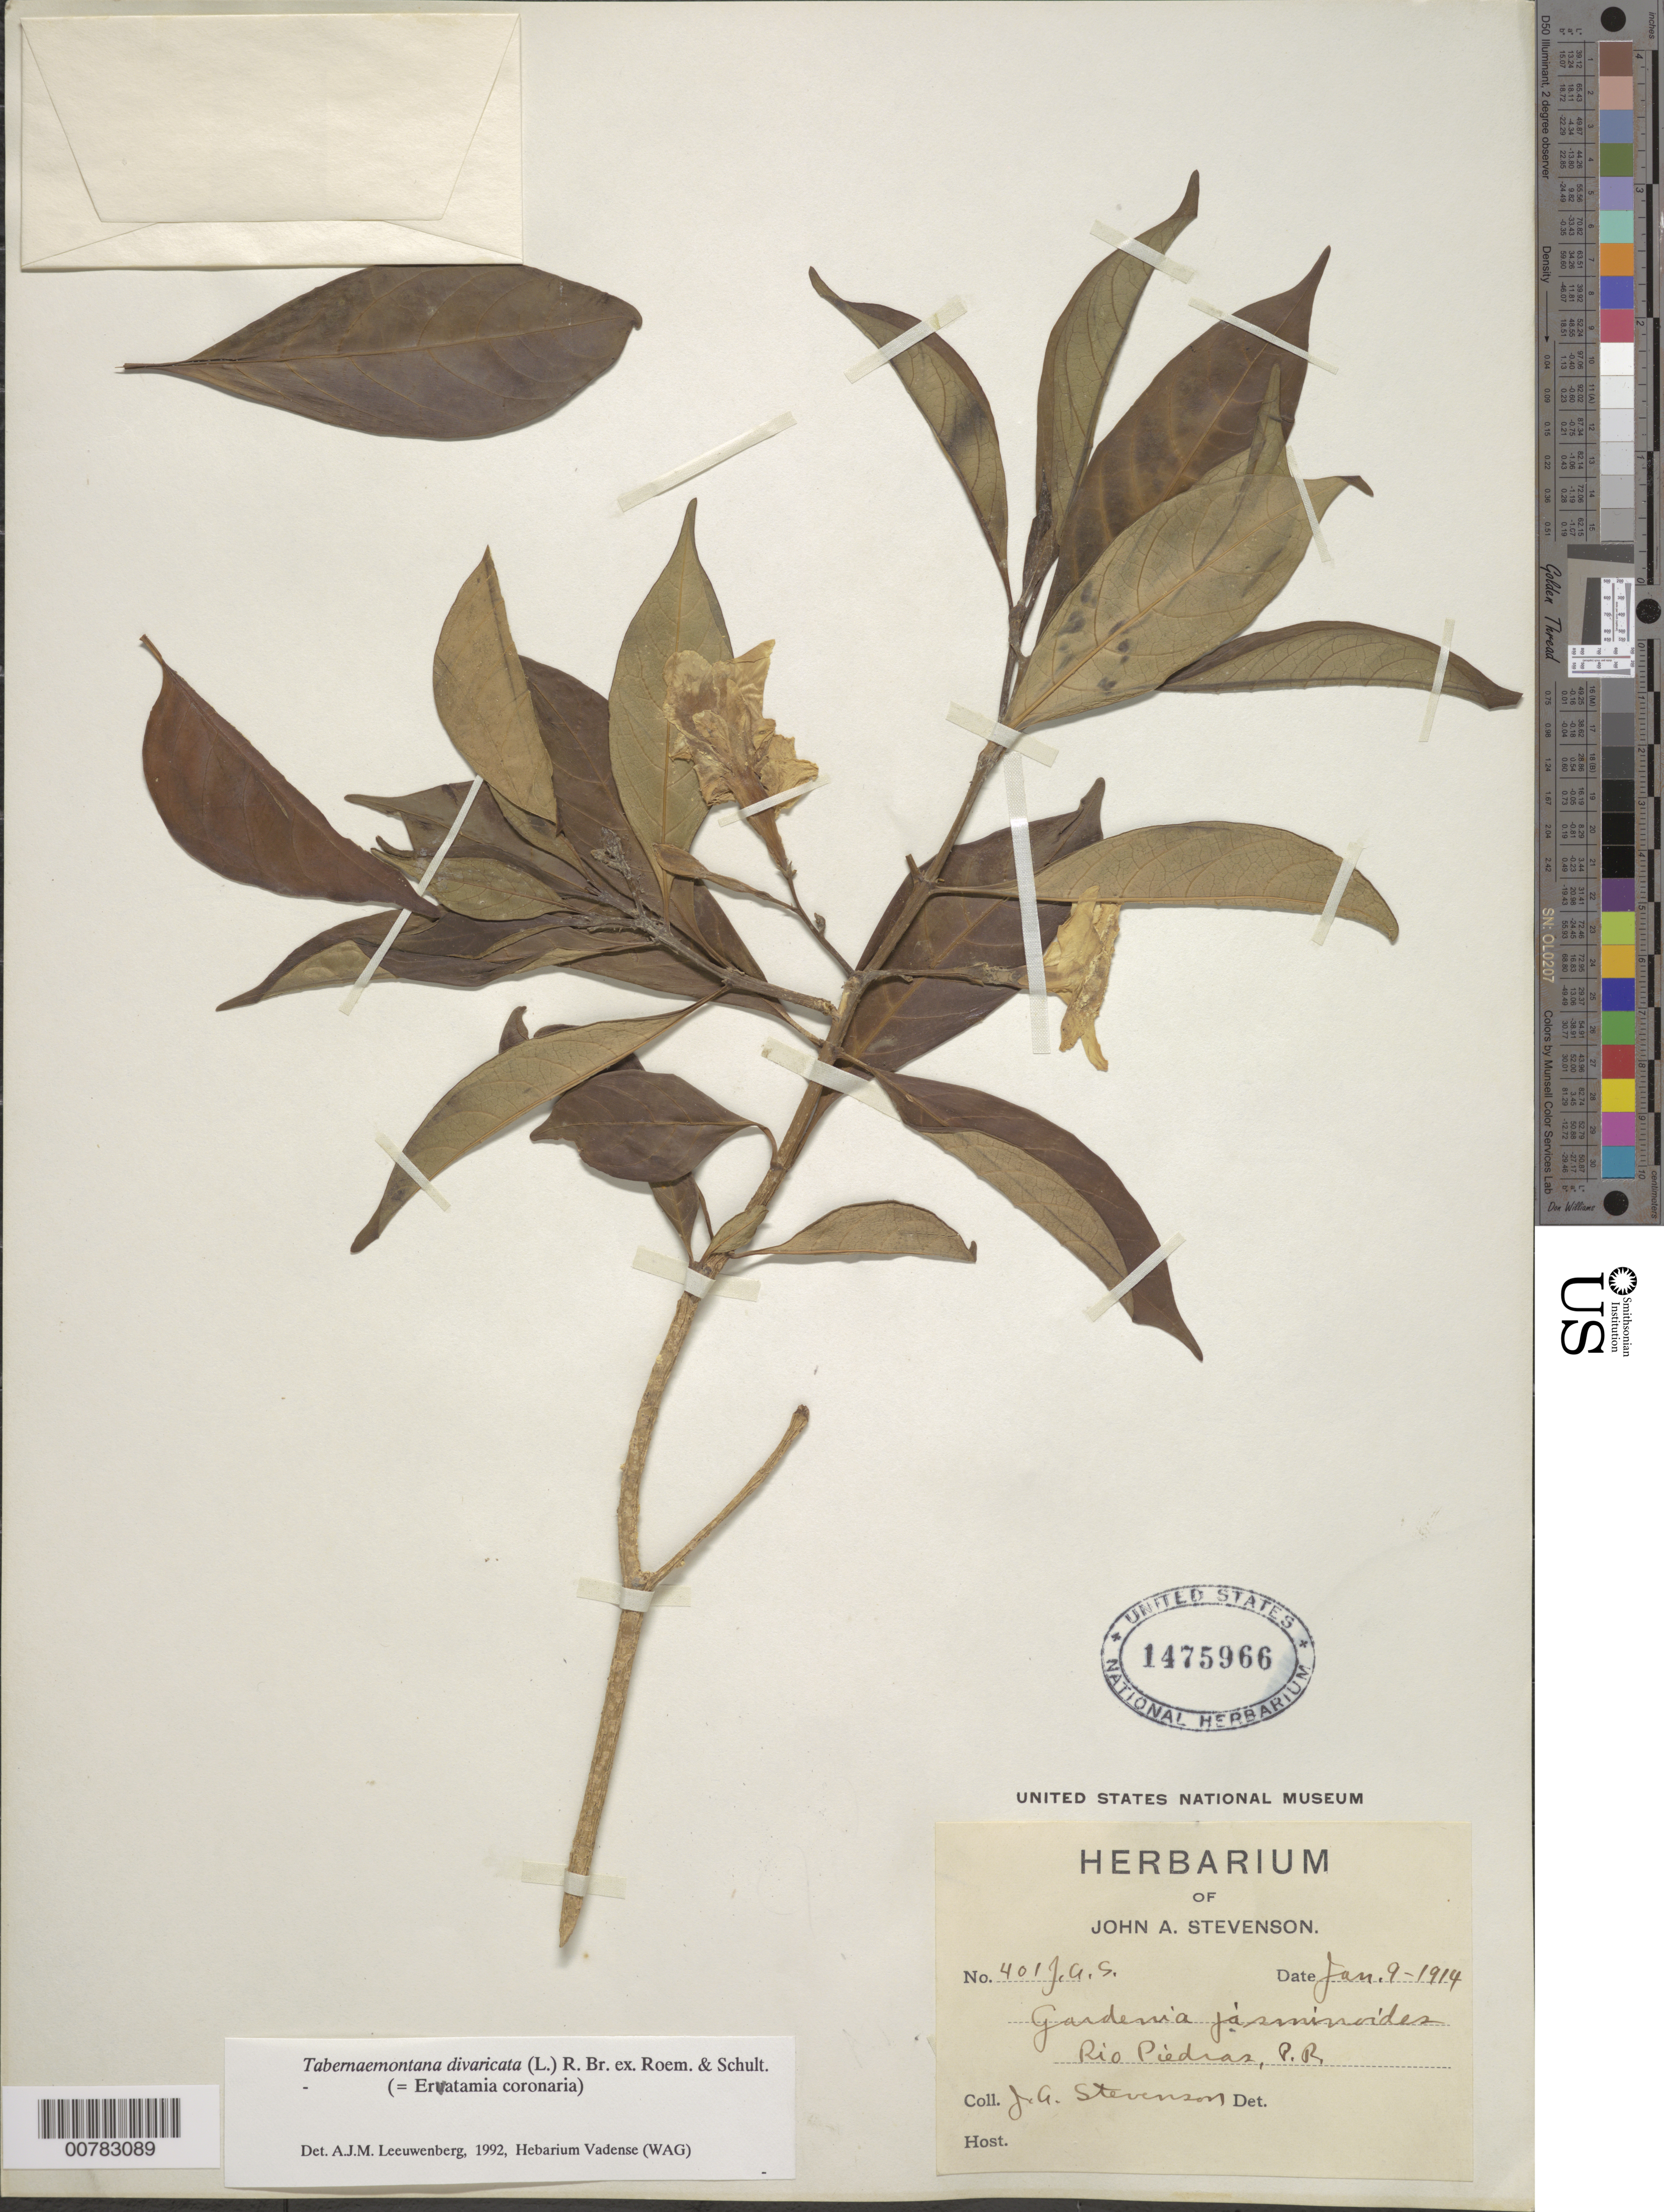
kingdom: Plantae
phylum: Tracheophyta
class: Magnoliopsida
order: Gentianales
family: Apocynaceae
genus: Tabernaemontana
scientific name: Tabernaemontana divaricata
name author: (L.) R. Br. ex Roem. & Schult.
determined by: Leeuwenberg, A. J. M.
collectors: J. Stevenson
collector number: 401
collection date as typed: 09 Jan 1914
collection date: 1914-01-09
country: Puerto Rico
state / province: San Juan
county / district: Río Piedras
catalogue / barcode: US 1475966